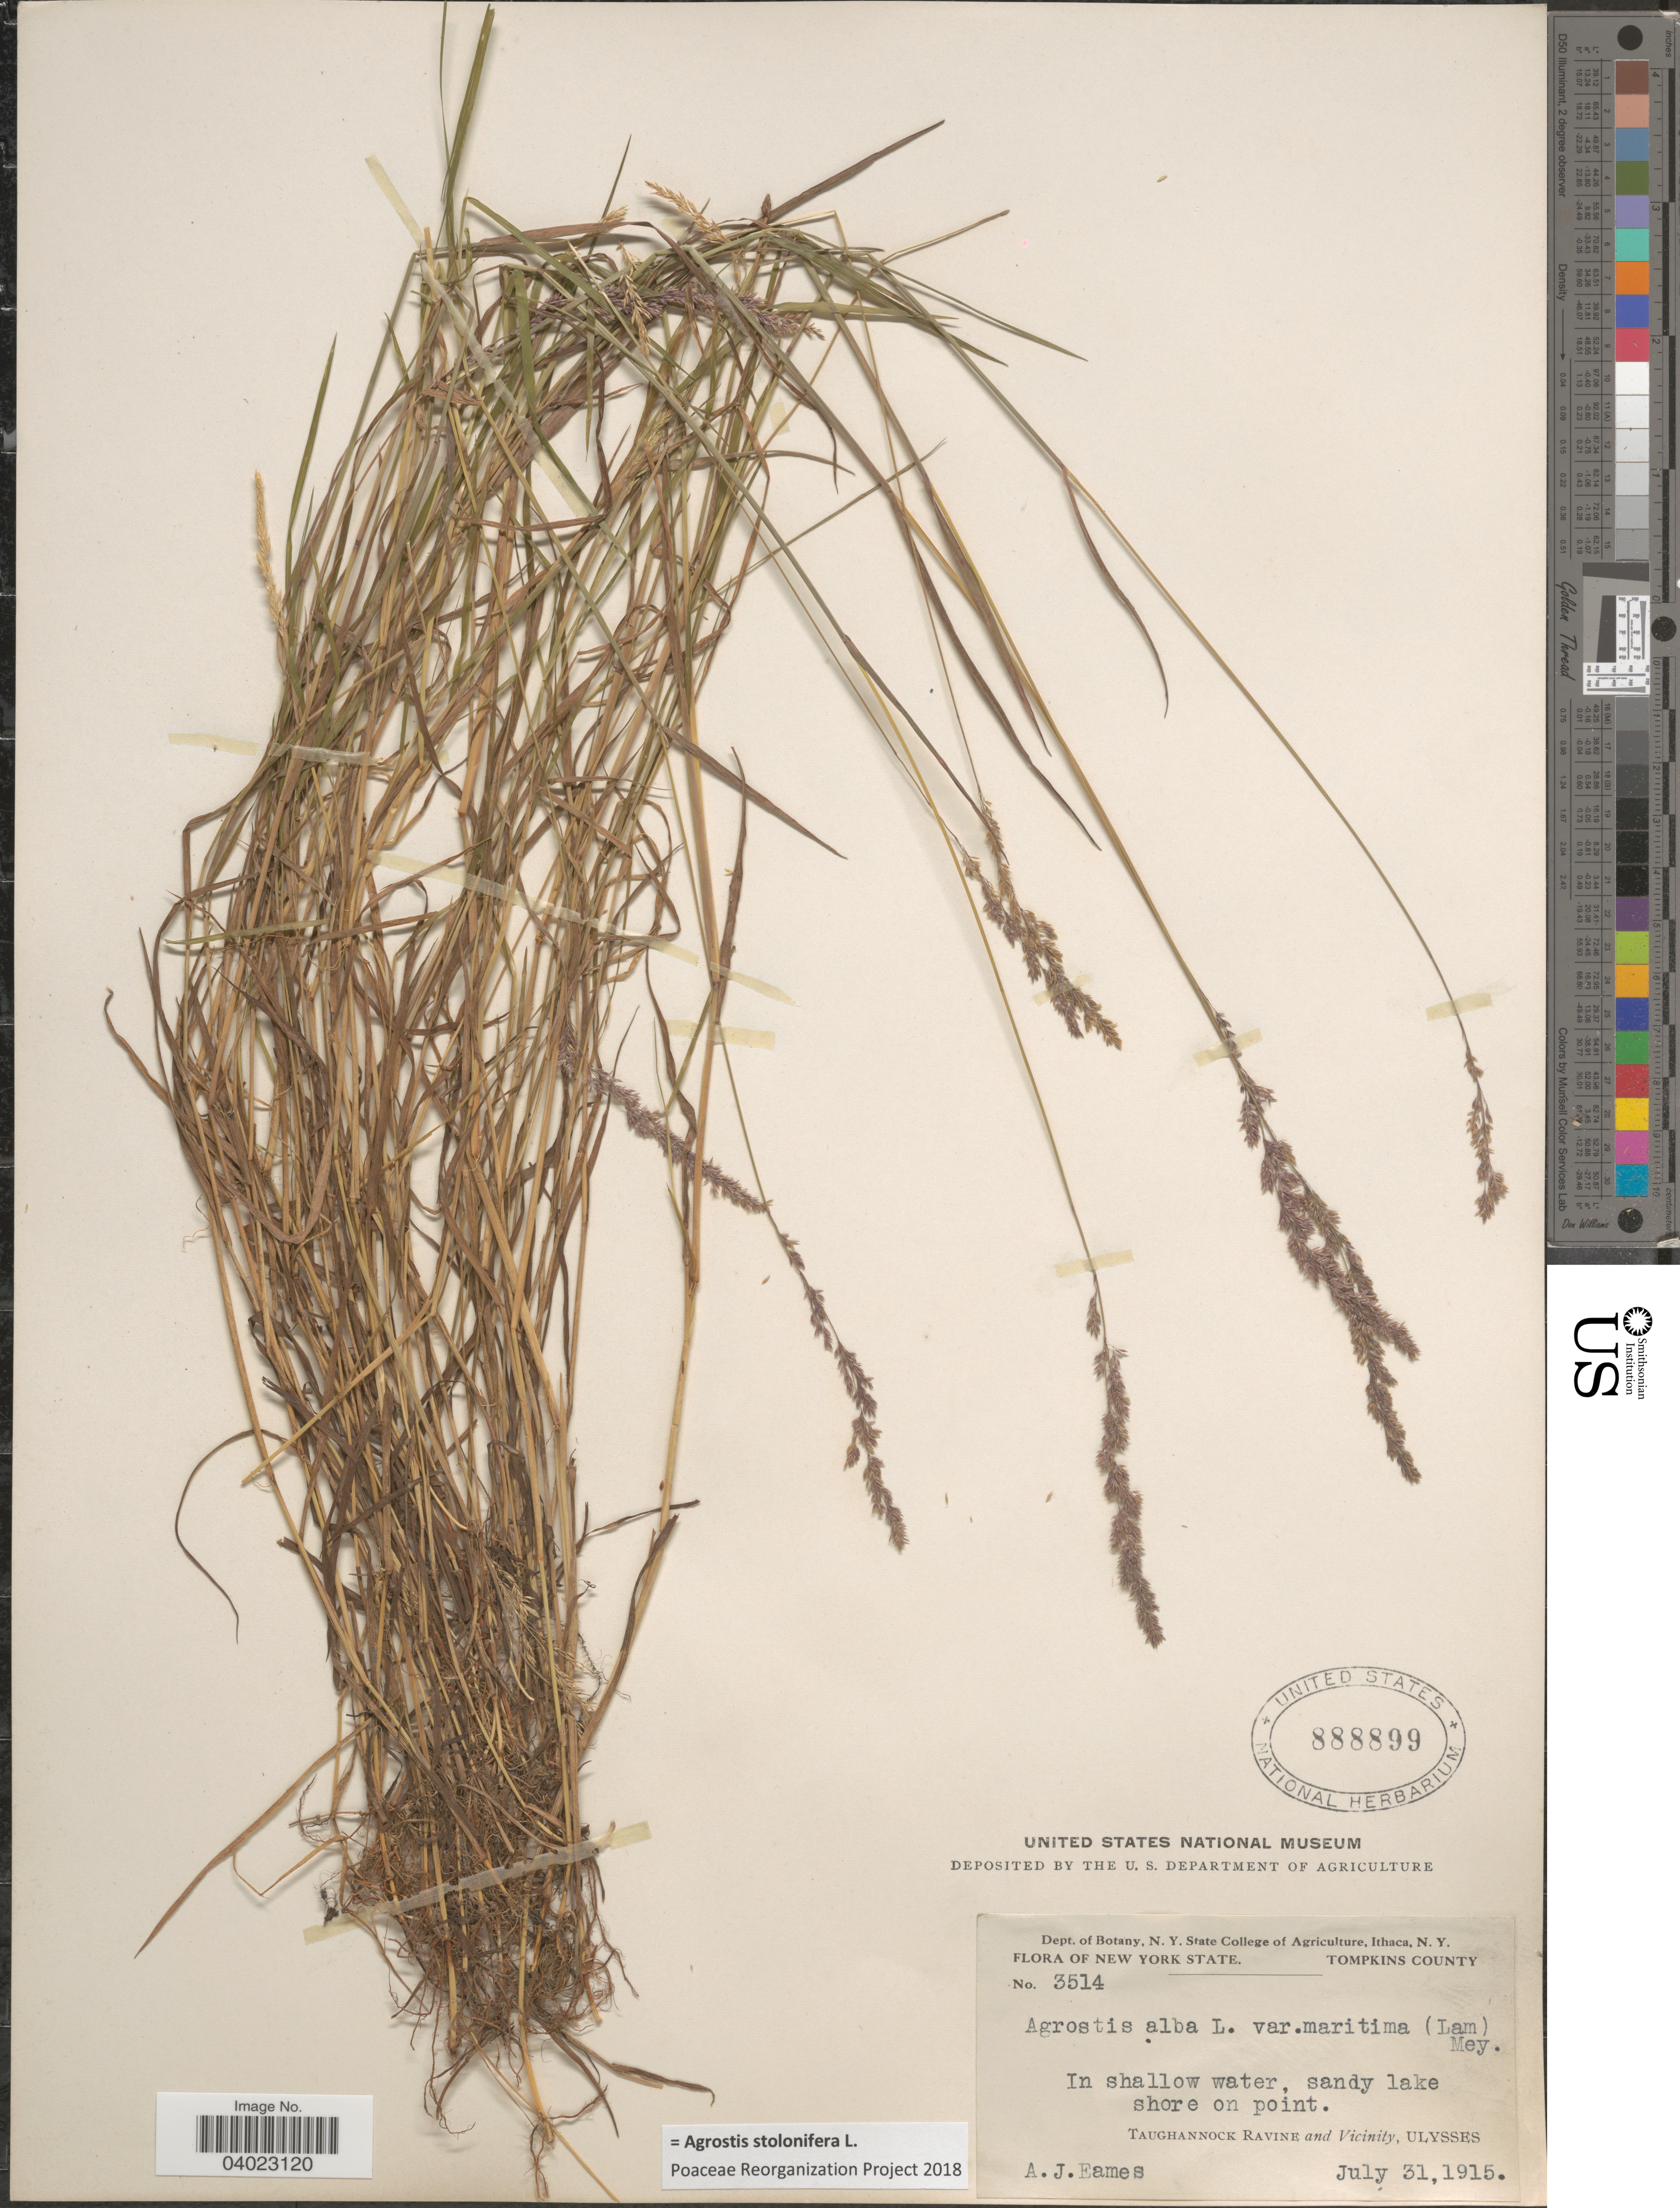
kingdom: Plantae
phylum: Tracheophyta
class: Liliopsida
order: Poales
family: Poaceae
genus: Agrostis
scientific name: Agrostis stolonifera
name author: L.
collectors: A. J. Eames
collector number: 3514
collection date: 1915-07-31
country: United States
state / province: New York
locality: Tompkins County. In shallow water, sandy lake shore on point. Taughannock Ravine and Vicinity, Ulysses.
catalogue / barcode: US 888899